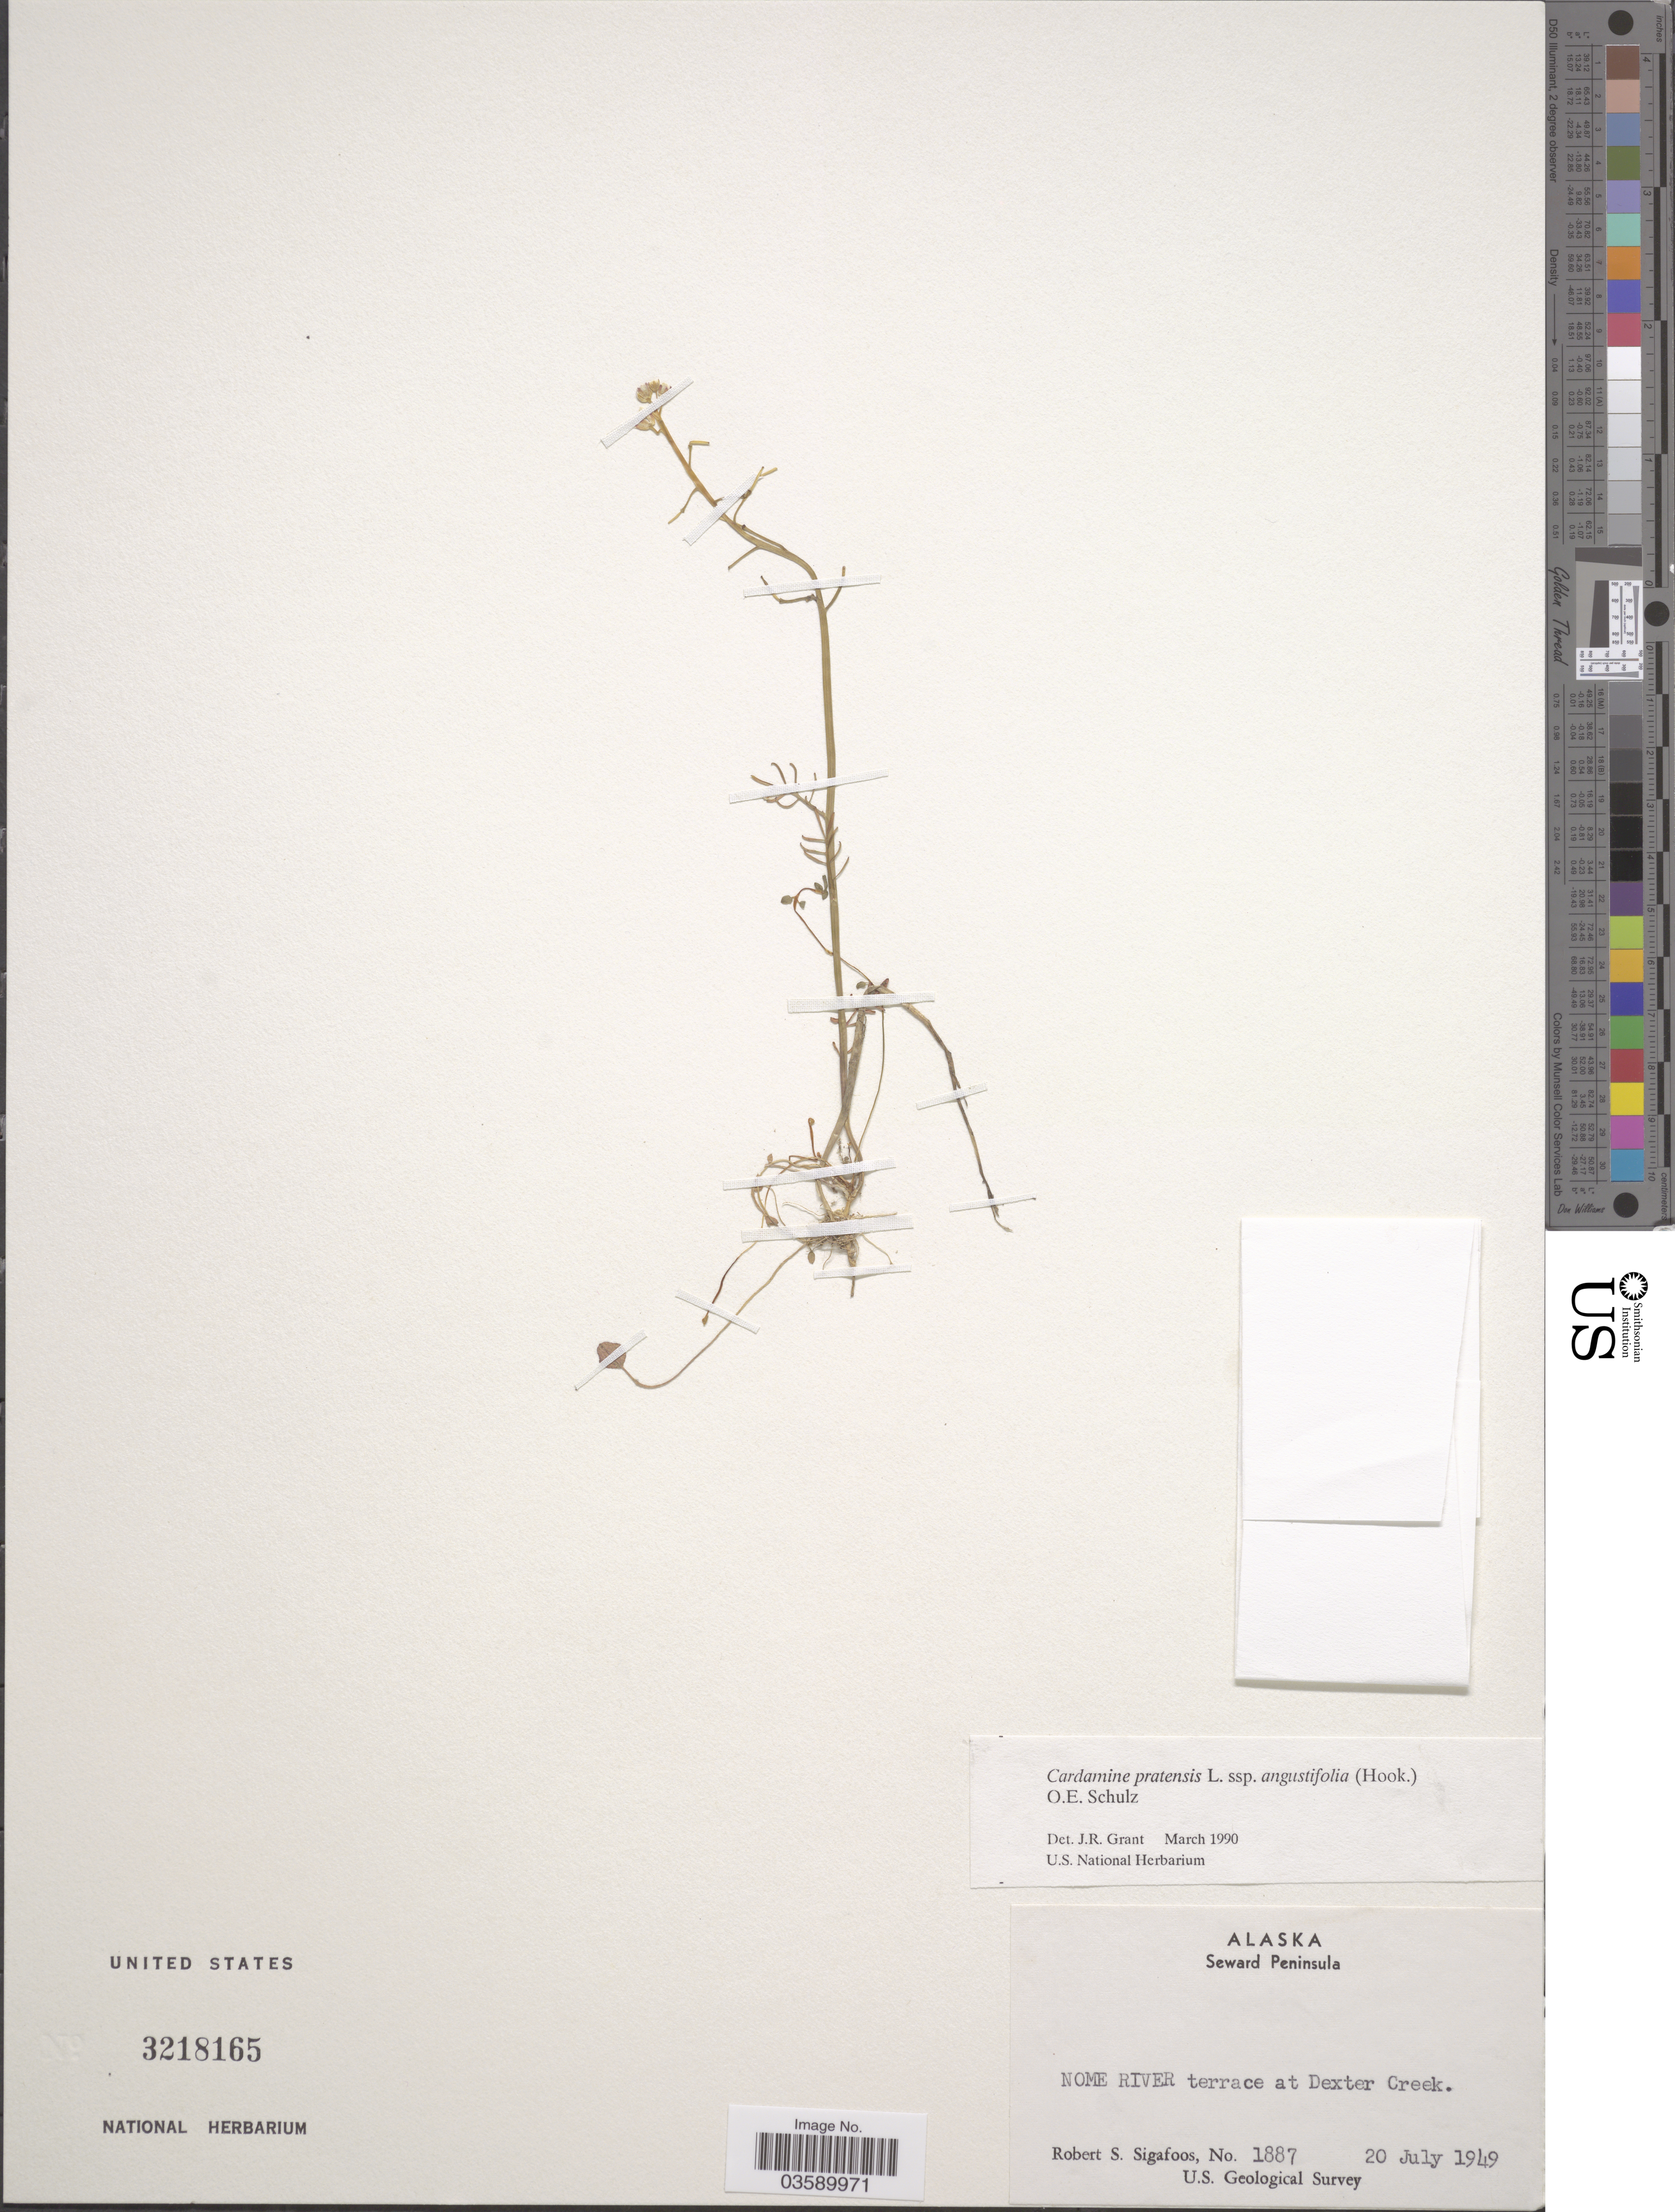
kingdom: Plantae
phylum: Tracheophyta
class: Magnoliopsida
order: Brassicales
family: Brassicaceae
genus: Cardamine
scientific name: Cardamine pratensis subsp. angustifolia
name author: (Hook.) O.E. Schulz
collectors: R. Sigafoos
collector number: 1887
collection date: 1949-07-20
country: United States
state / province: Alaska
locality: Seward Peninsula. Nome River terrace at Dexter Creek.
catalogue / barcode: US 3218165